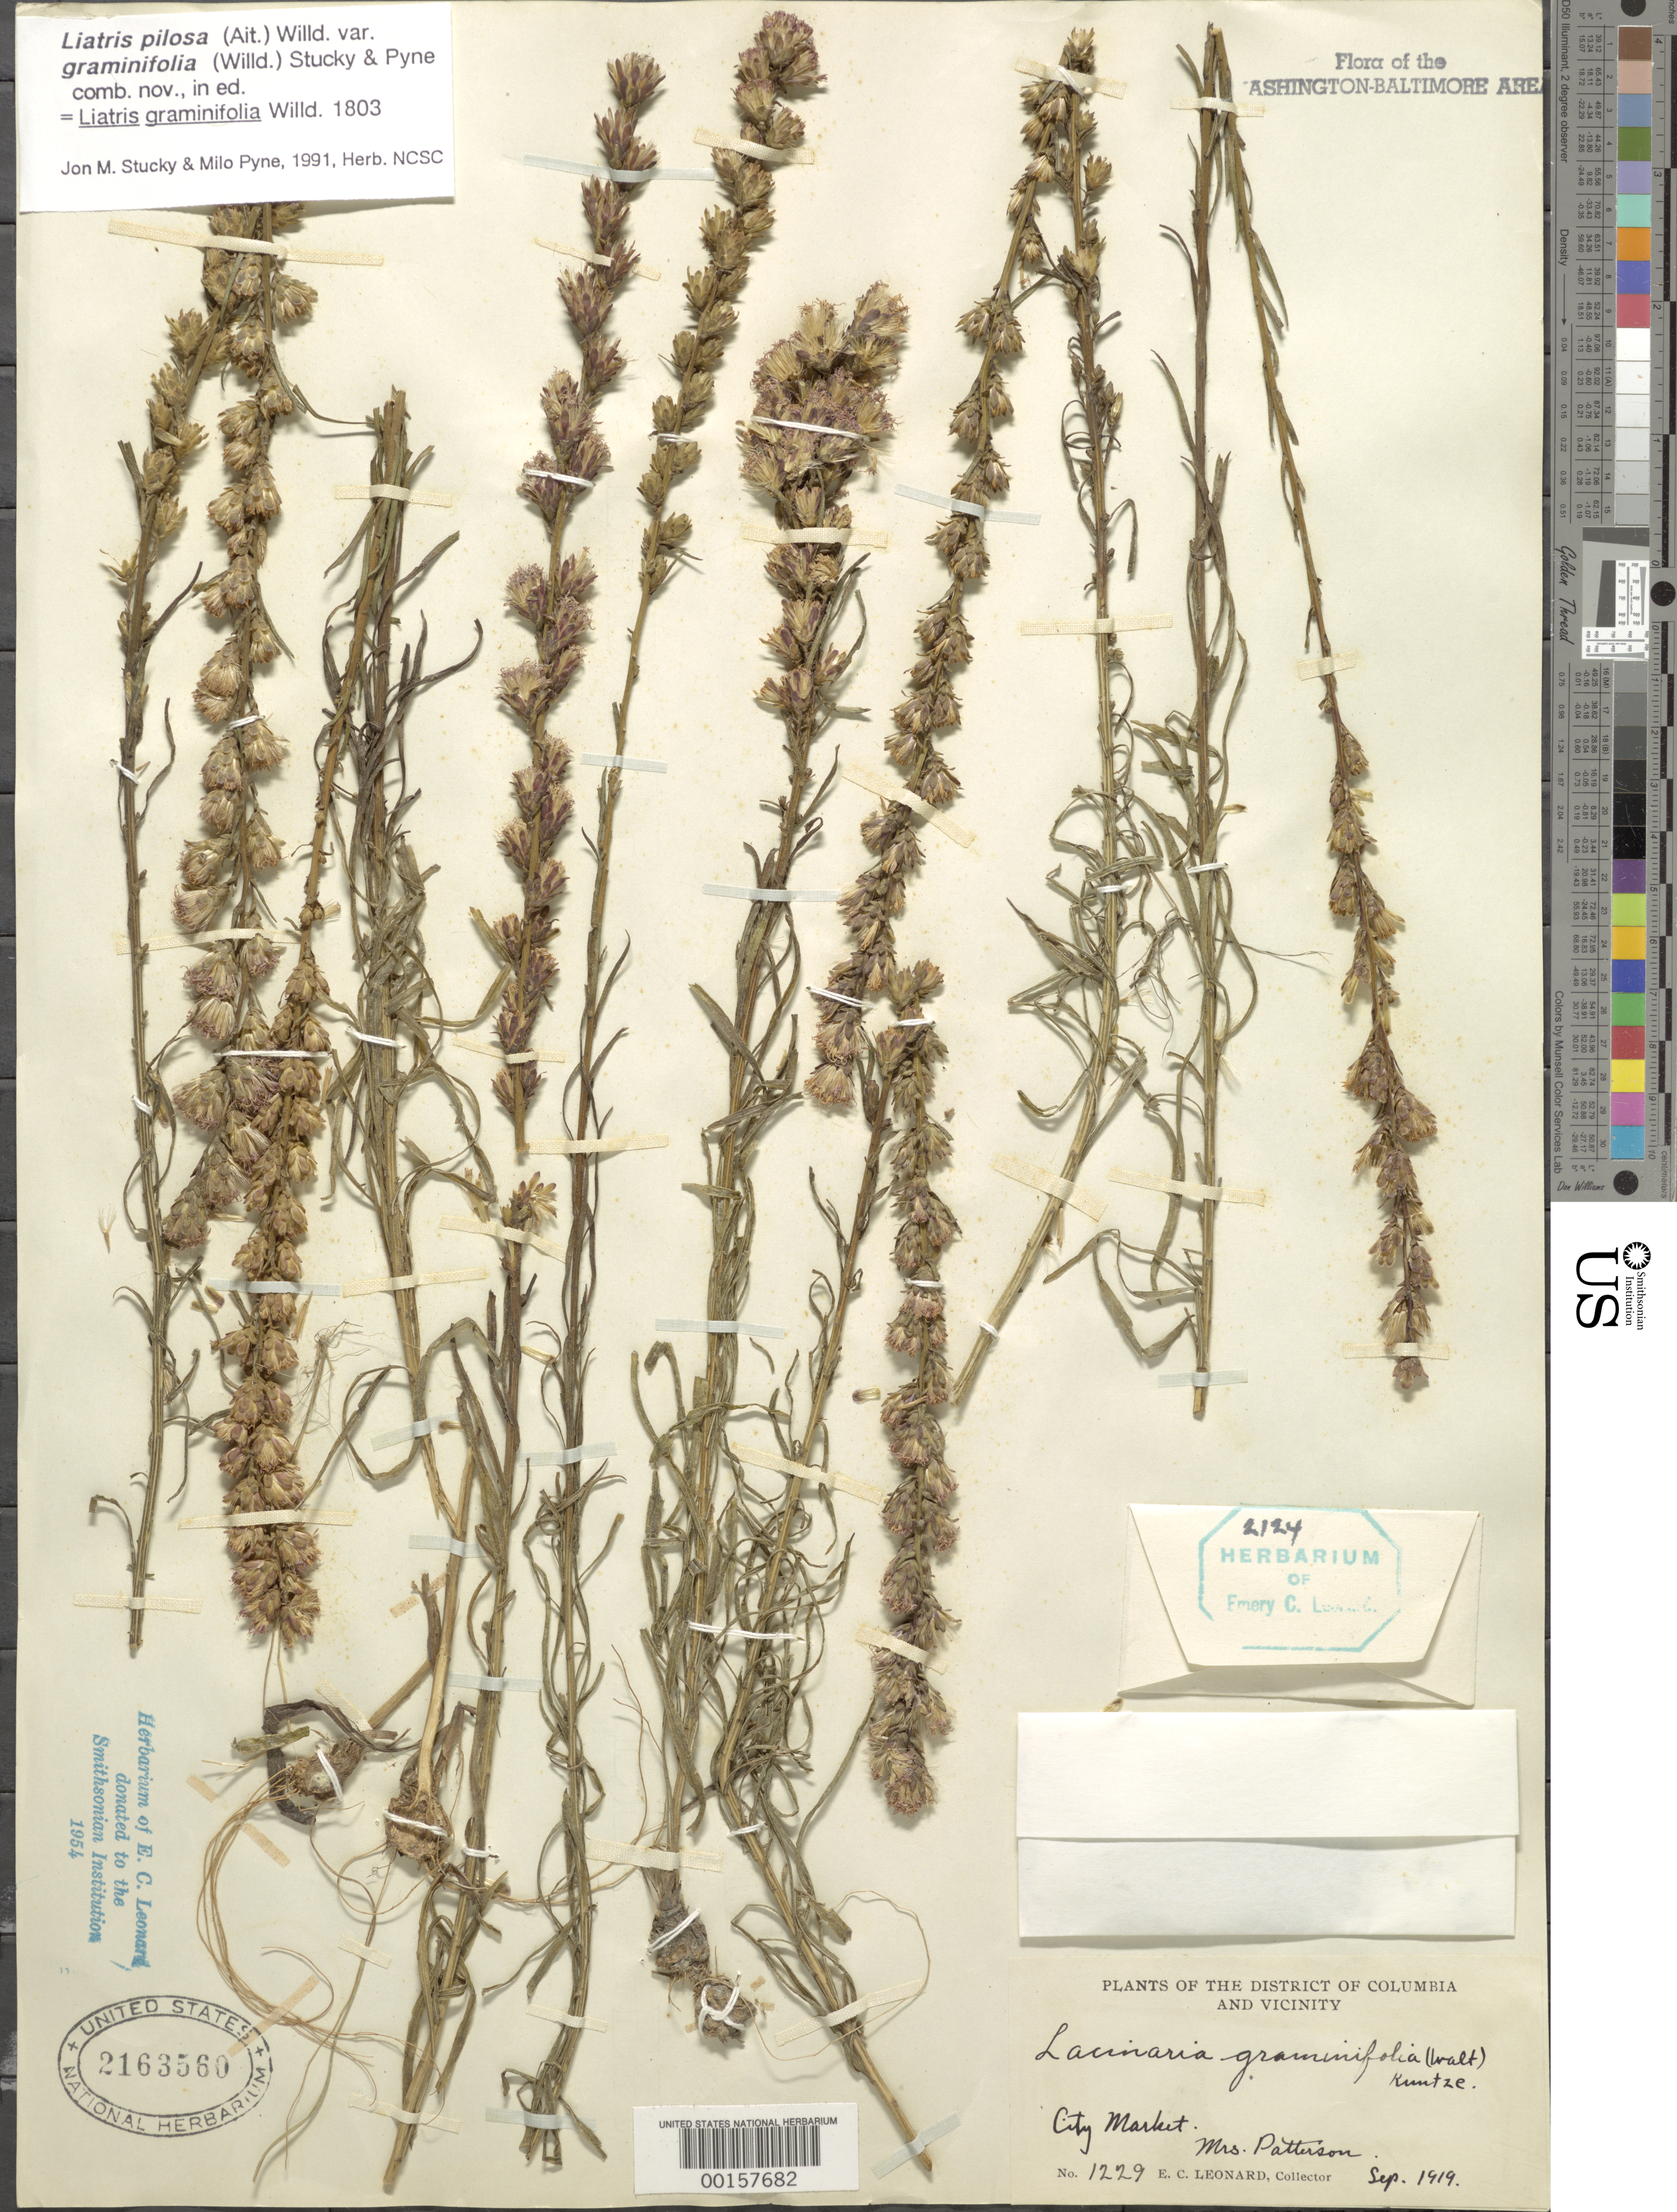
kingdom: Plantae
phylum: Tracheophyta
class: Magnoliopsida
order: Asterales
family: Asteraceae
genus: Liatris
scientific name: Liatris pilosa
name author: (Aiton) Willd.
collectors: E. C. Leonard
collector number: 1229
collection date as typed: Sep 1919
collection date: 1919-09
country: United States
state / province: District of Columbia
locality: City Market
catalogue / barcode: US 2163560